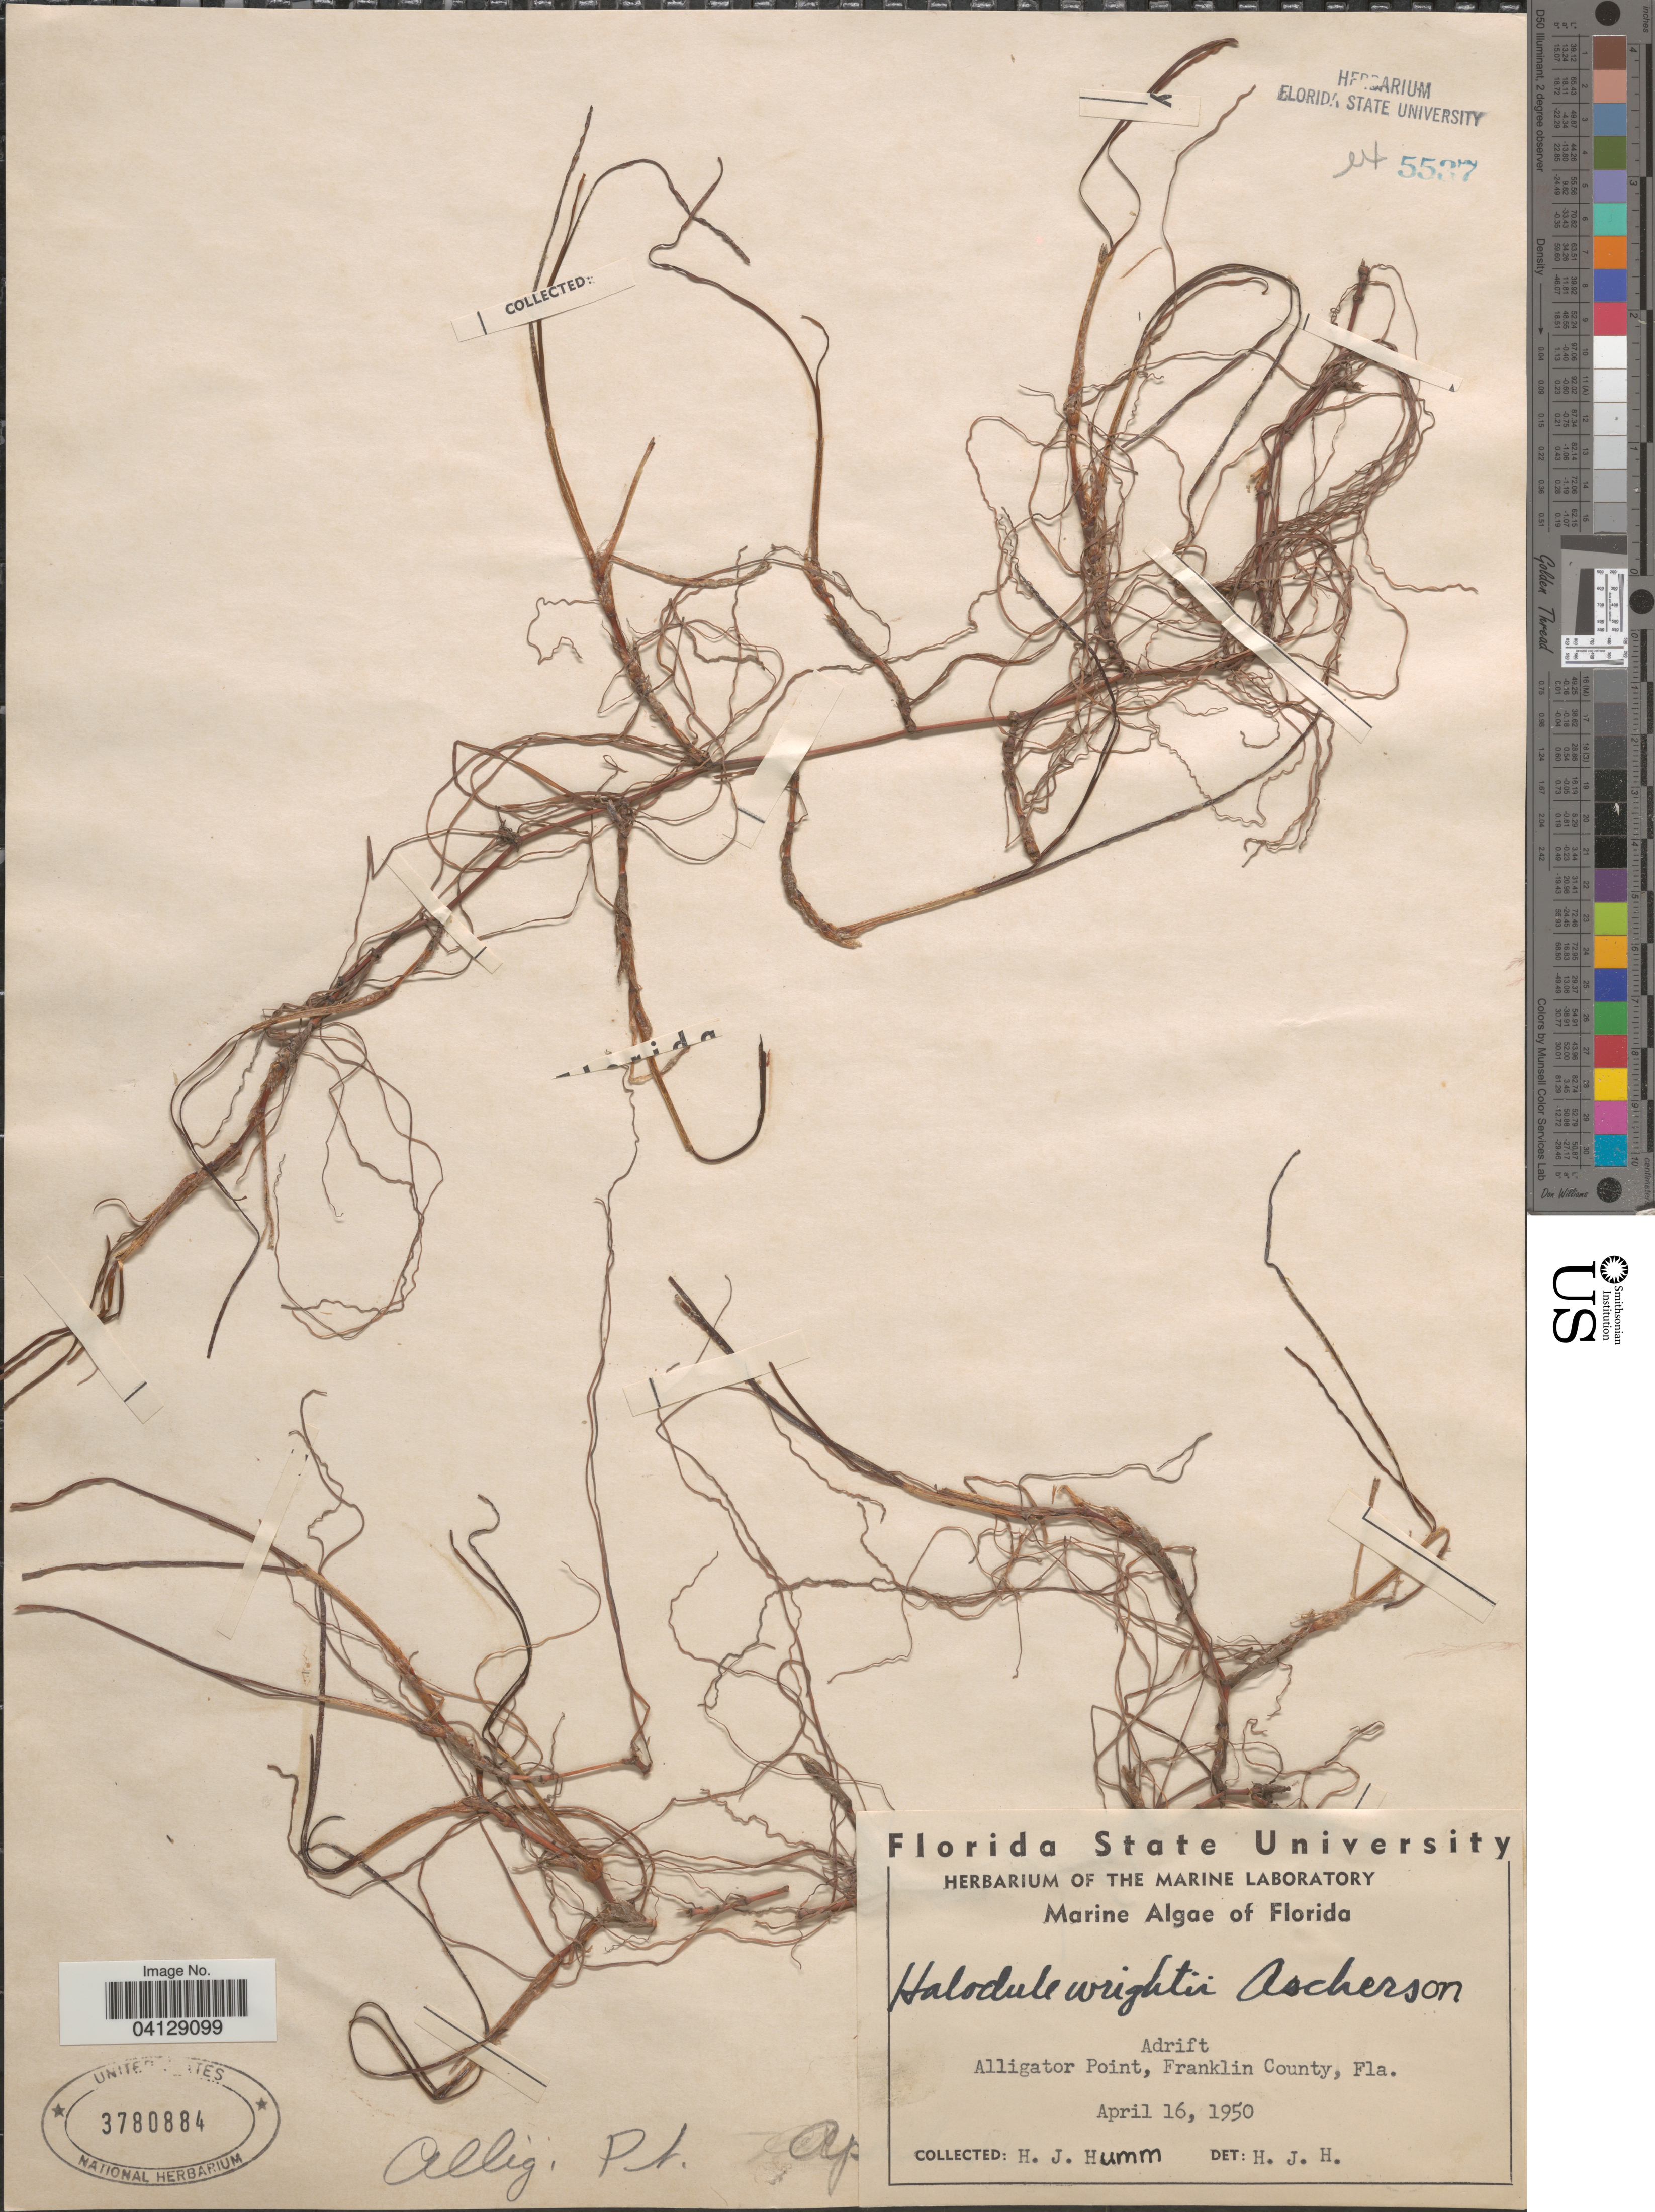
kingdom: Plantae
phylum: Tracheophyta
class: Liliopsida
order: Alismatales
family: Cymodoceaceae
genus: Halodule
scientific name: Halodule wrightii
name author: Asch.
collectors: H. J. Humm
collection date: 1950-04-16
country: United States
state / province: Florida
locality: Adrift. Alligator Point, Franklin County.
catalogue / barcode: US 3780884